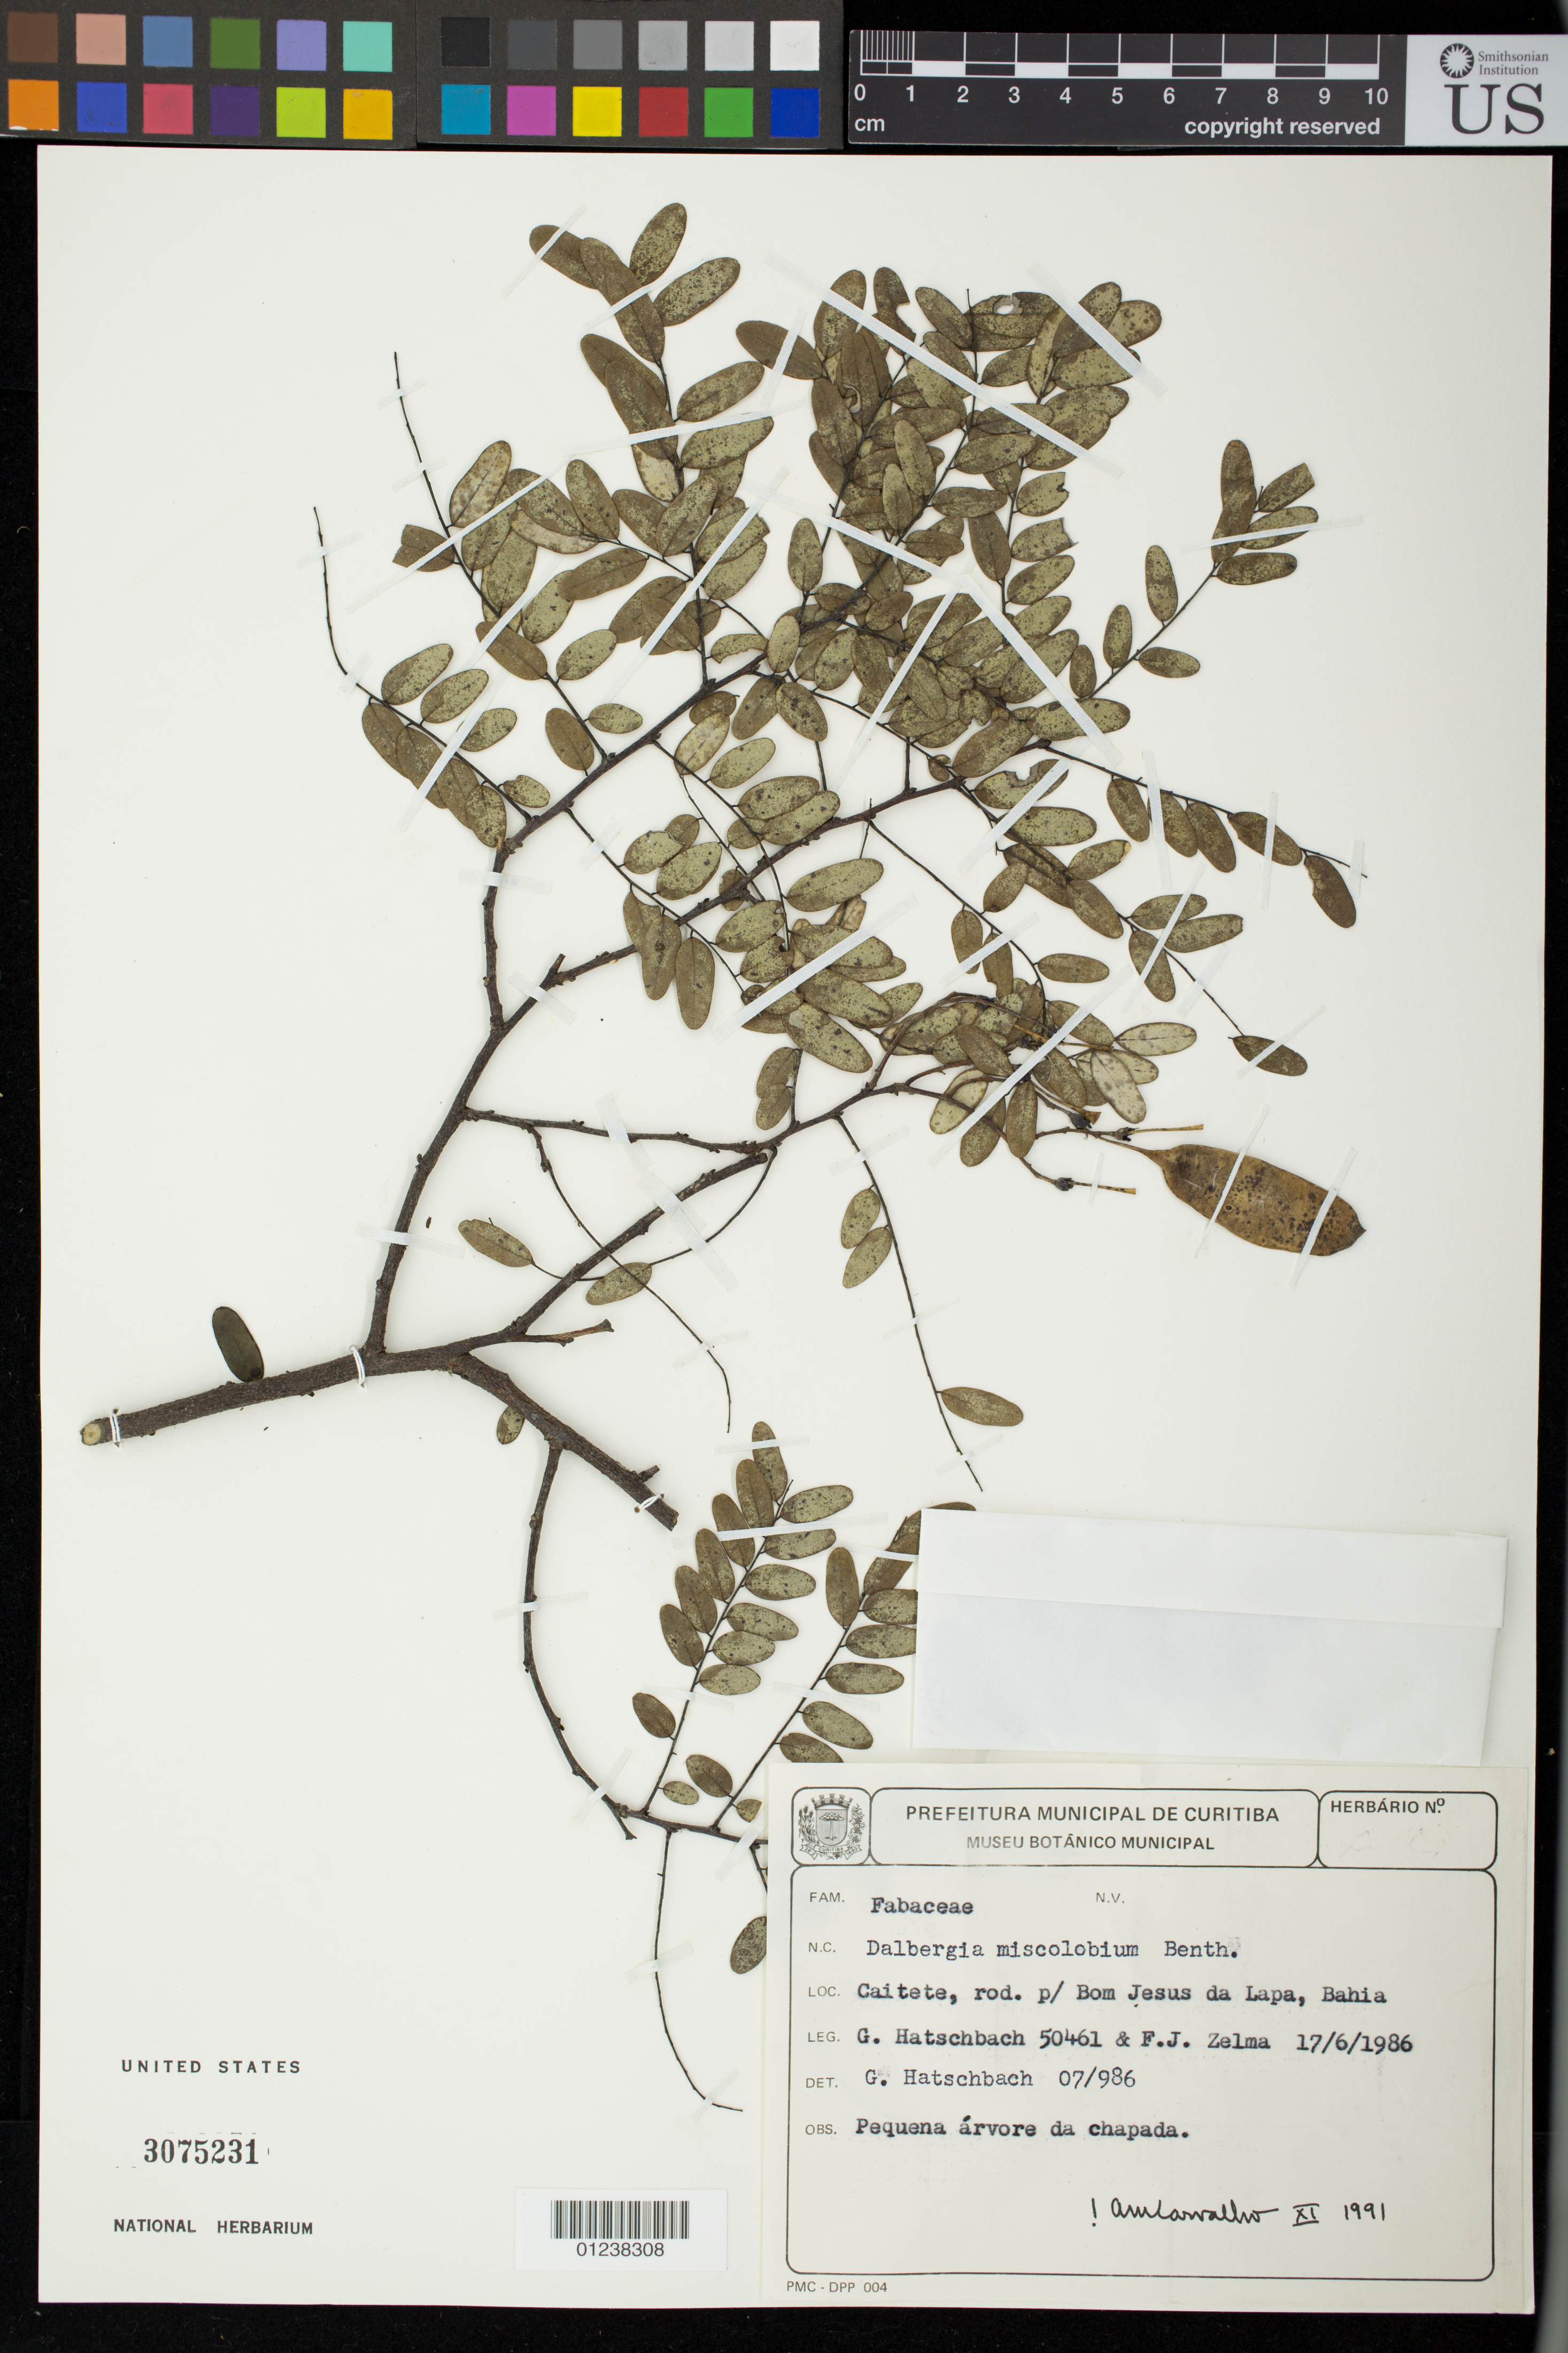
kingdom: Plantae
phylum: Tracheophyta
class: Magnoliopsida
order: Fabales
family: Fabaceae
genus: Dalbergia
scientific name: Dalbergia miscolobium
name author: Benth.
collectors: G. Hatschbach & F. J. Zelma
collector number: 50461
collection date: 1986-06-17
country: Brazil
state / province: Bahia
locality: Caitete, rod. p/ Bom Jesus da Lapa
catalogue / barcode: US 3075231